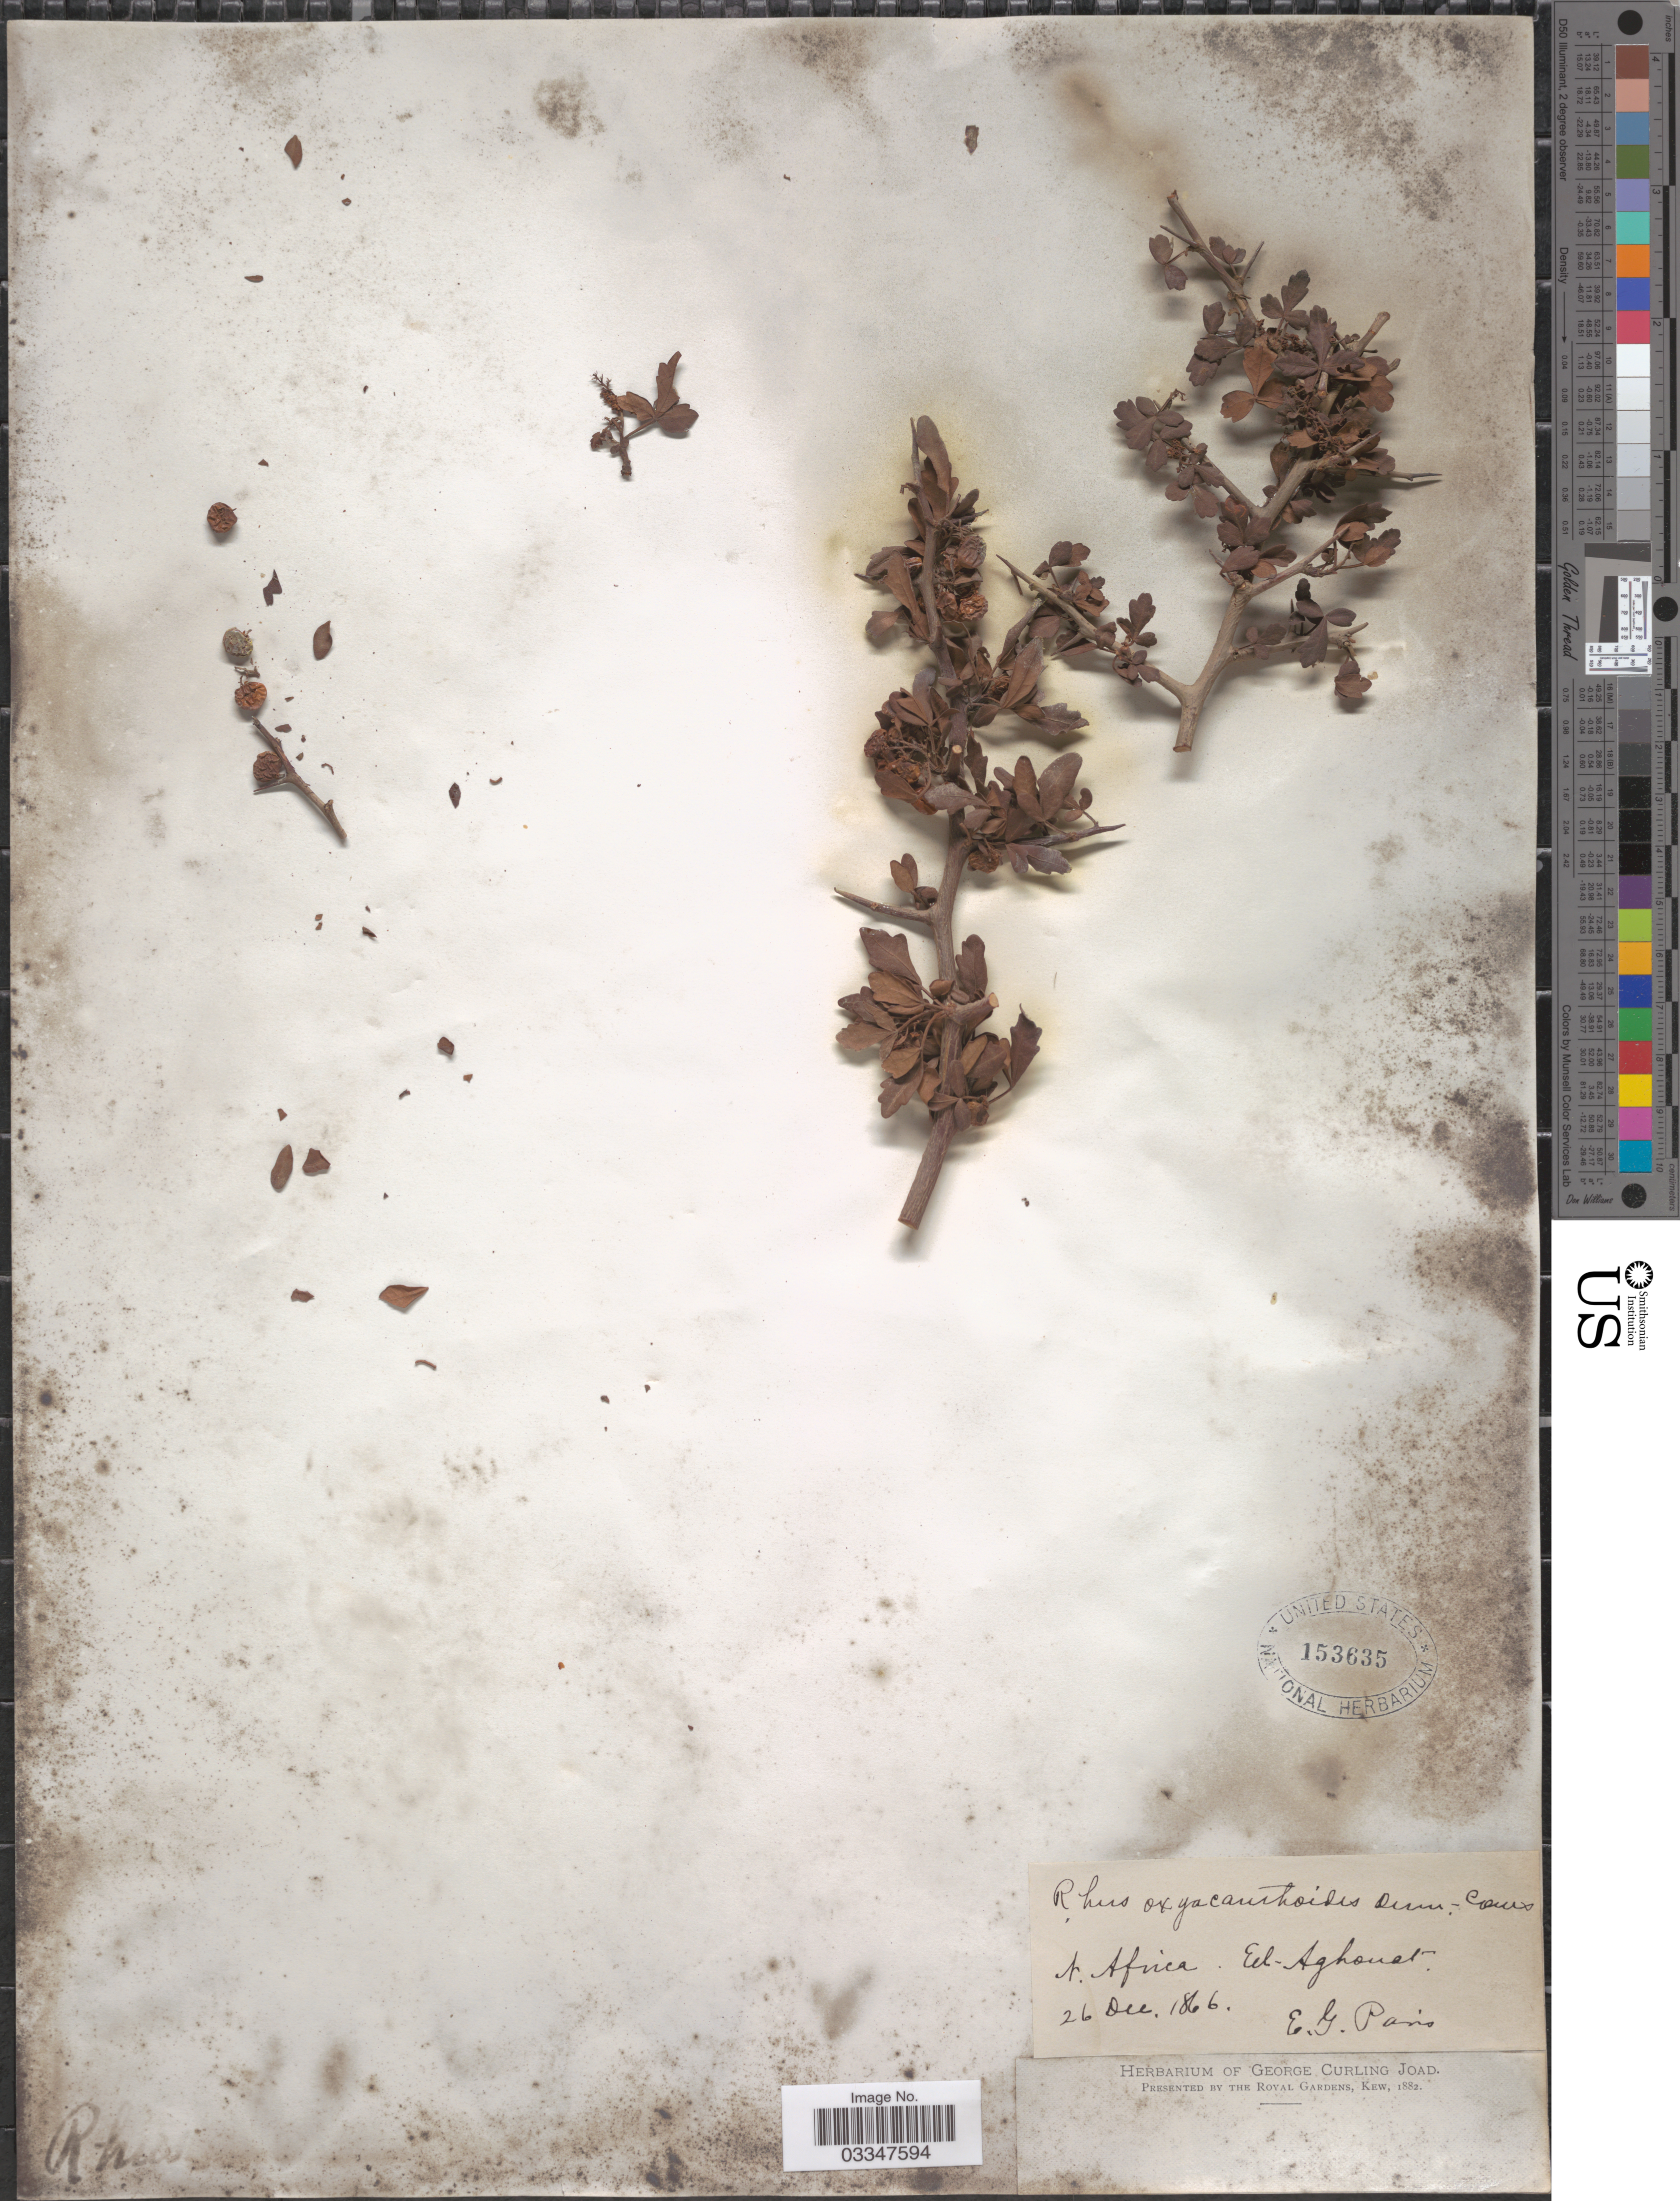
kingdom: Plantae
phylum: Tracheophyta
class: Magnoliopsida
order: Sapindales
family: Anacardiaceae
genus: Rhus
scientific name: Rhus oxyacanthoides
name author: (Greene) Rydb.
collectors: Paris, E.G.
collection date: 1866-12-26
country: Algeria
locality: N. Africa. El-Aghouat.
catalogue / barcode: US 153635